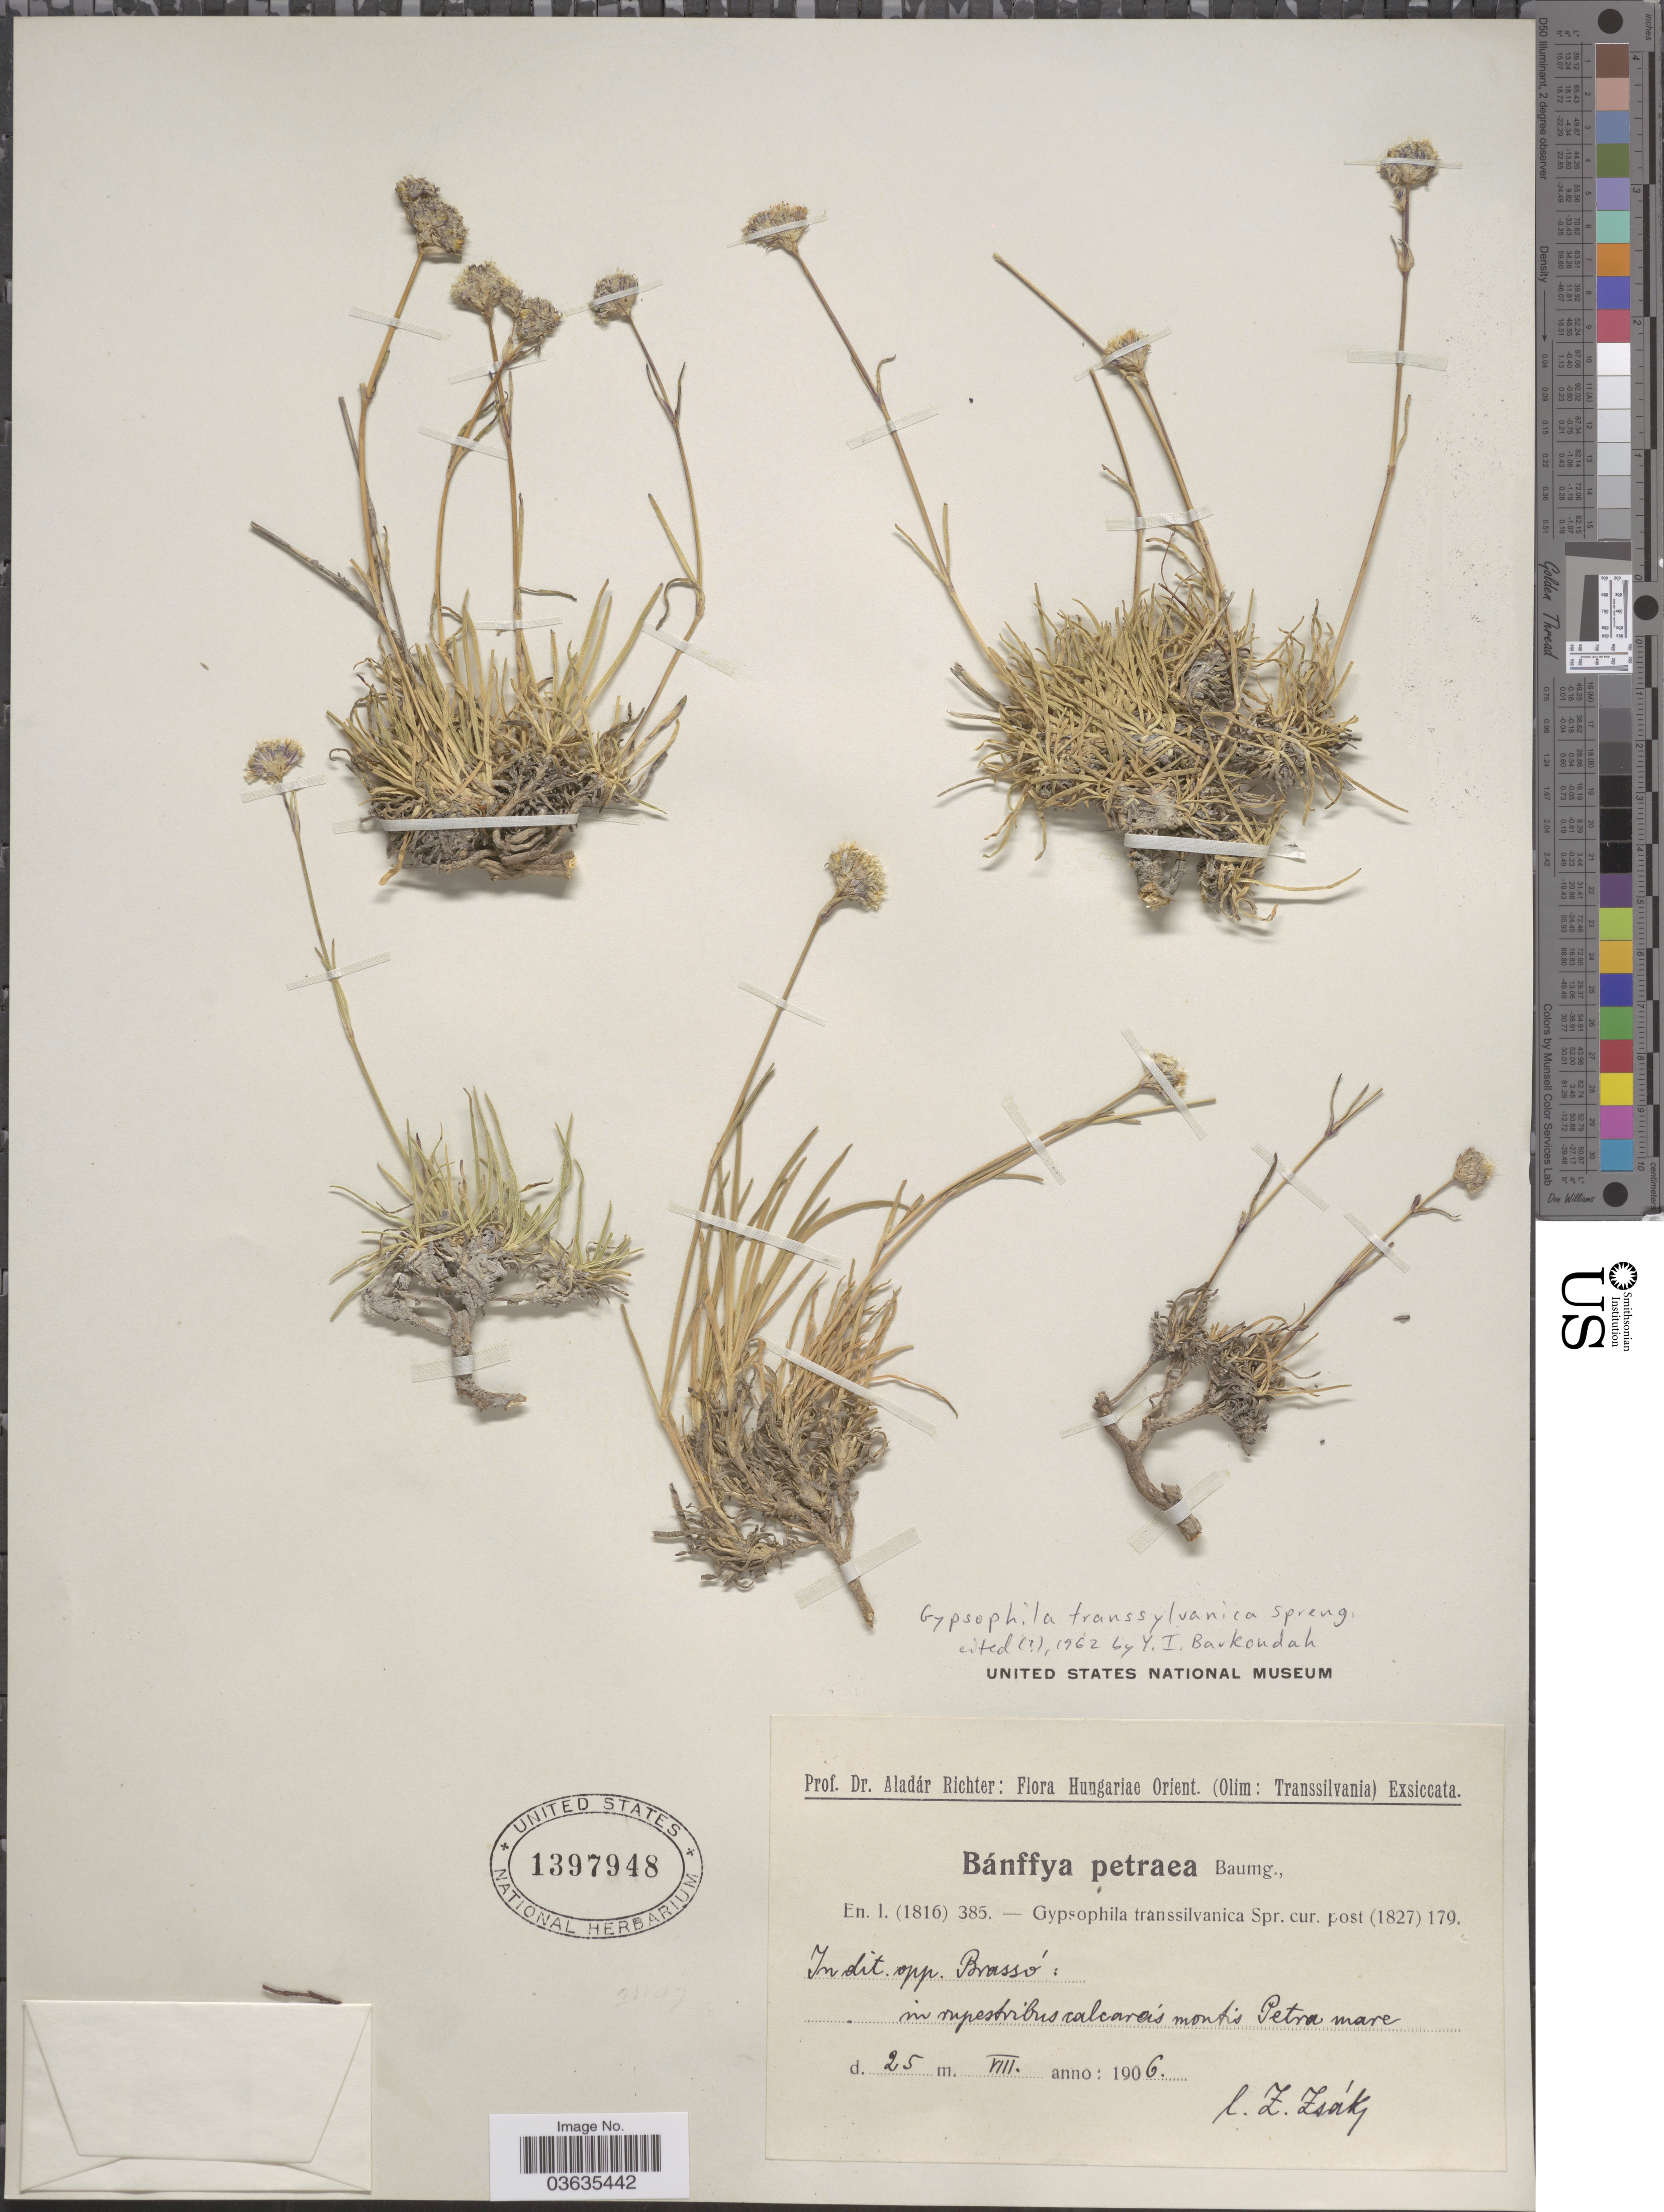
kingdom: Plantae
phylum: Tracheophyta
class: Magnoliopsida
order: Caryophyllales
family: Caryophyllaceae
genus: Gypsophila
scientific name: Gypsophila transsylvanica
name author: Spreng.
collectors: Z. Zsak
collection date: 1906-08-25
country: Hungary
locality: Hungariae Orient. (Olim: Transsilvania). In dit. opp, Brassó: montis Petramare.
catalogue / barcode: US 1397948